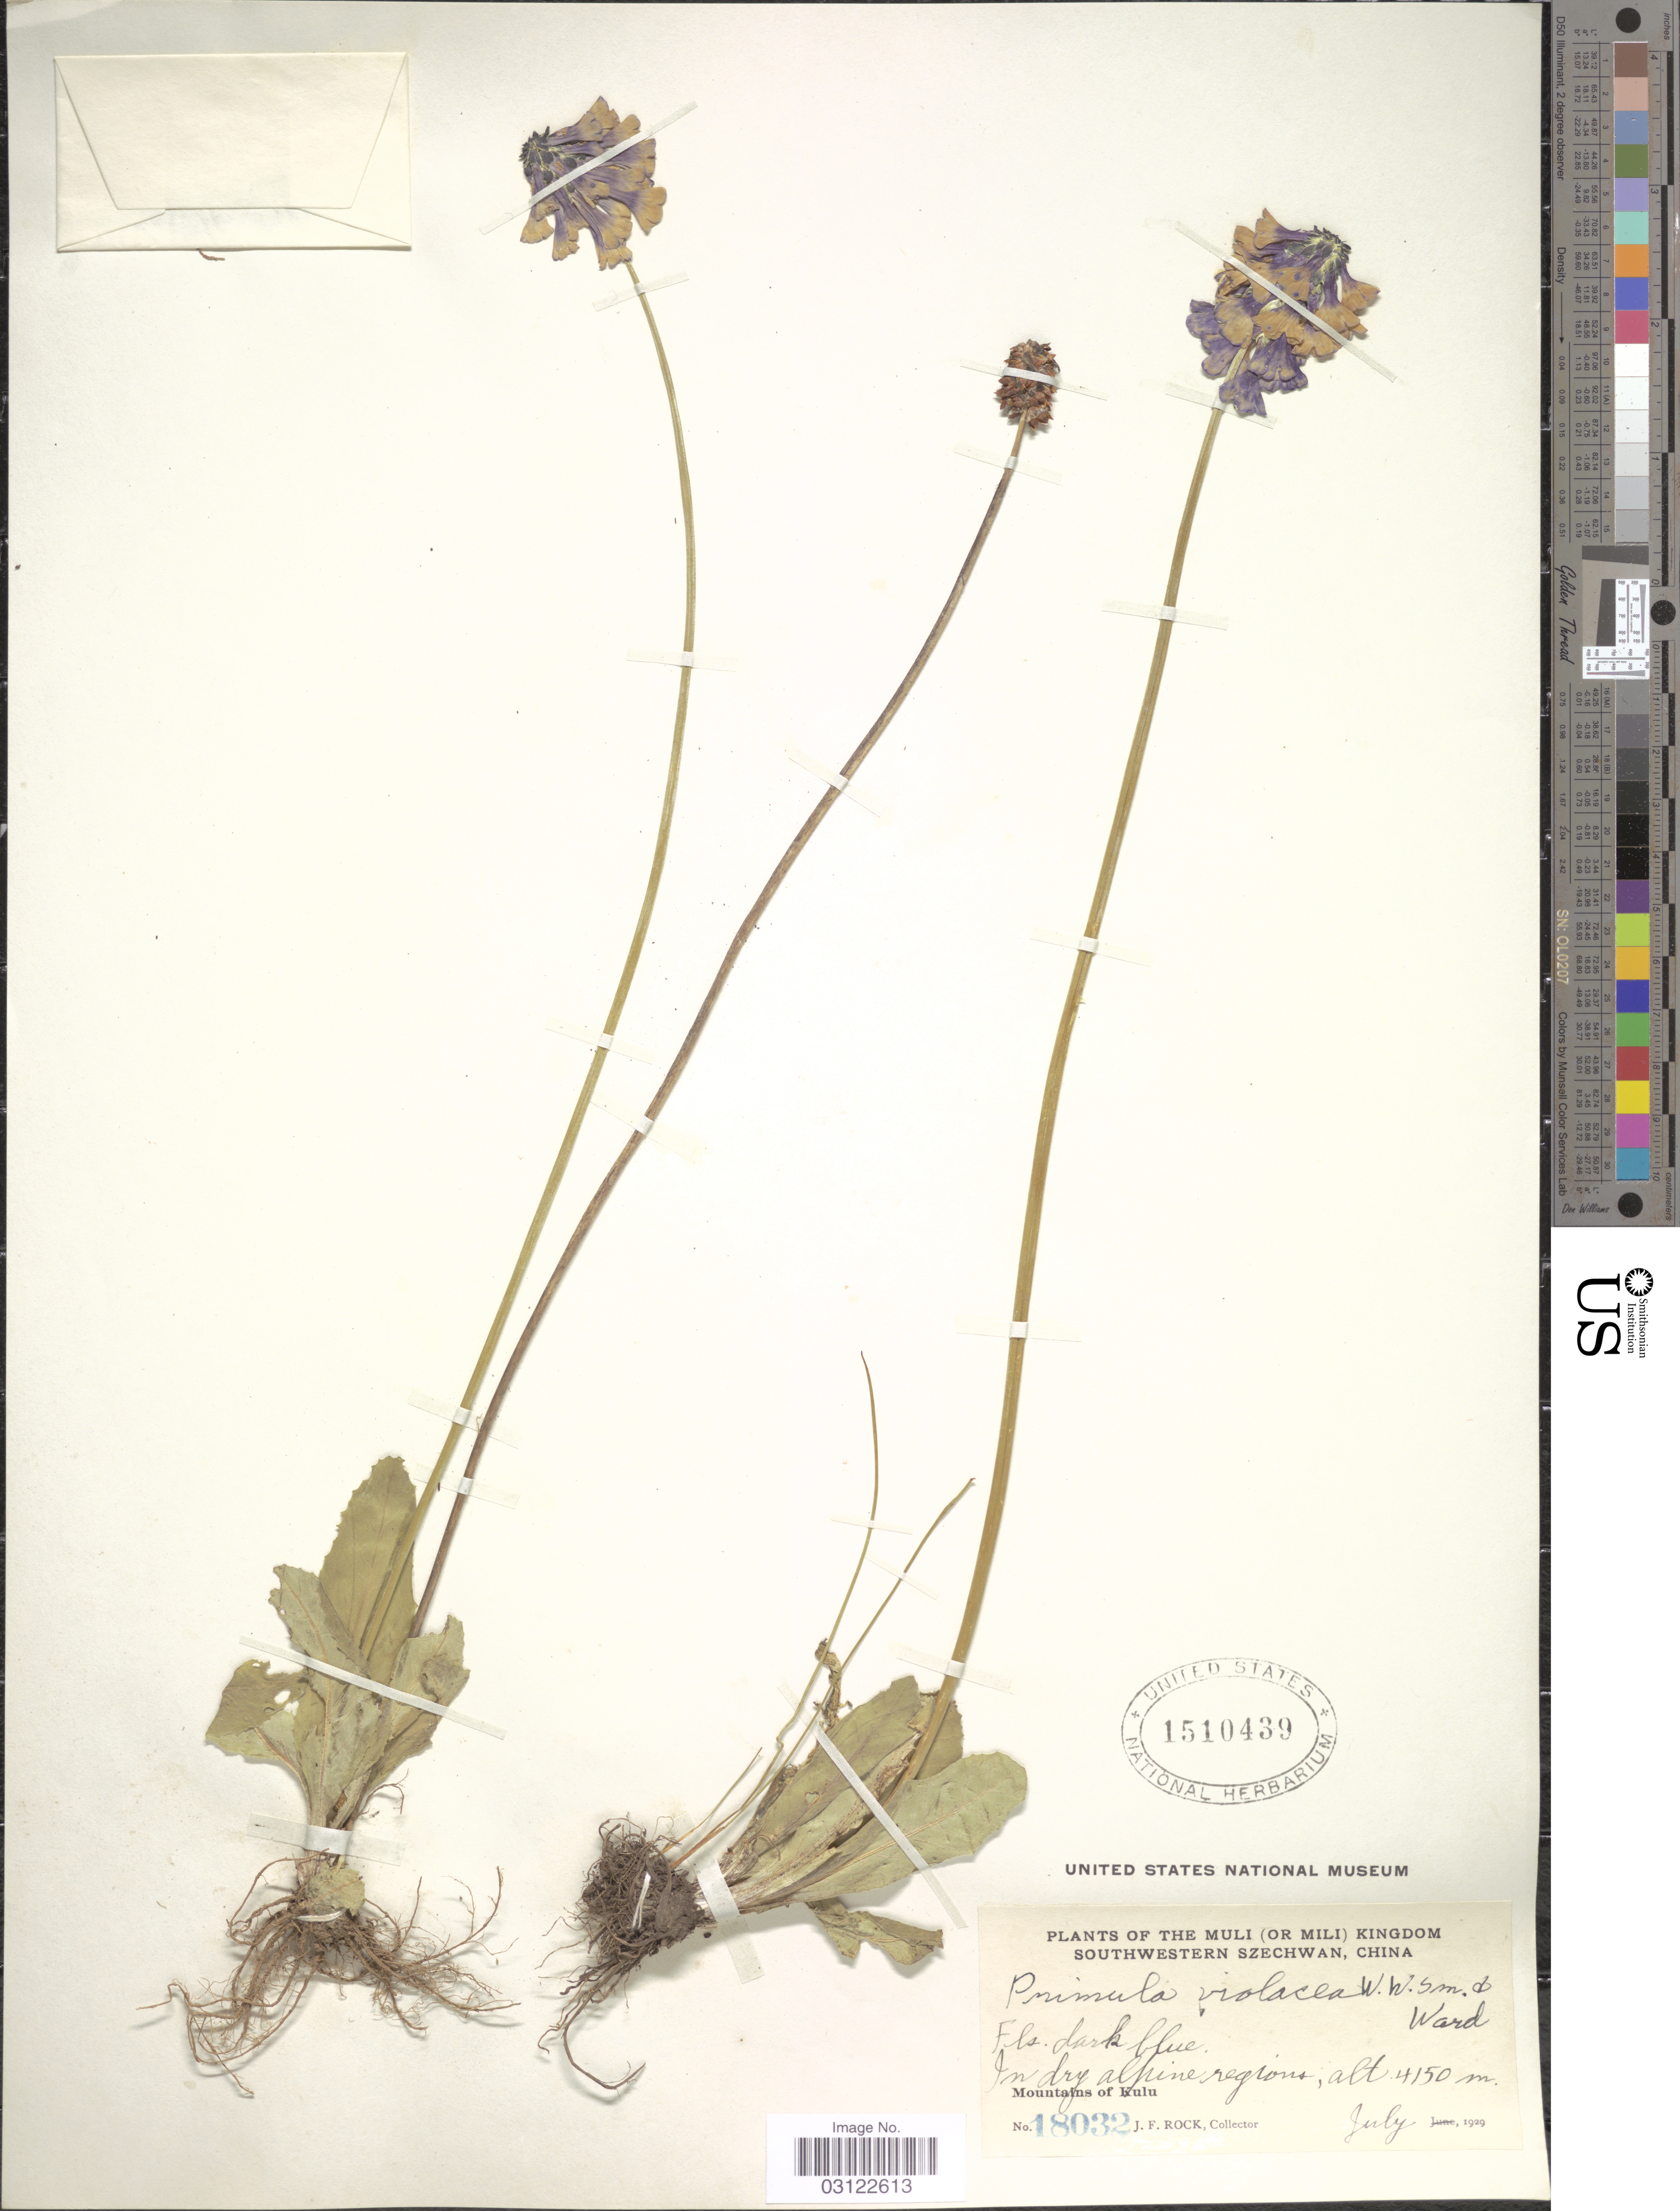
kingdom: Plantae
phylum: Tracheophyta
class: Magnoliopsida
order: Ericales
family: Primulaceae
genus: Primula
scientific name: Primula violacea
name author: W.W. Sm. & Kingdon-Ward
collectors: J. Rock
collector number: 18032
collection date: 1929-07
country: China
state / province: Sichuan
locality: The Muli (or Mili) Kingdom, Southwestern Szechwan. In dry alpine regions. Mountains of Kulu.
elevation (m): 4150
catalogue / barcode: US 1510439